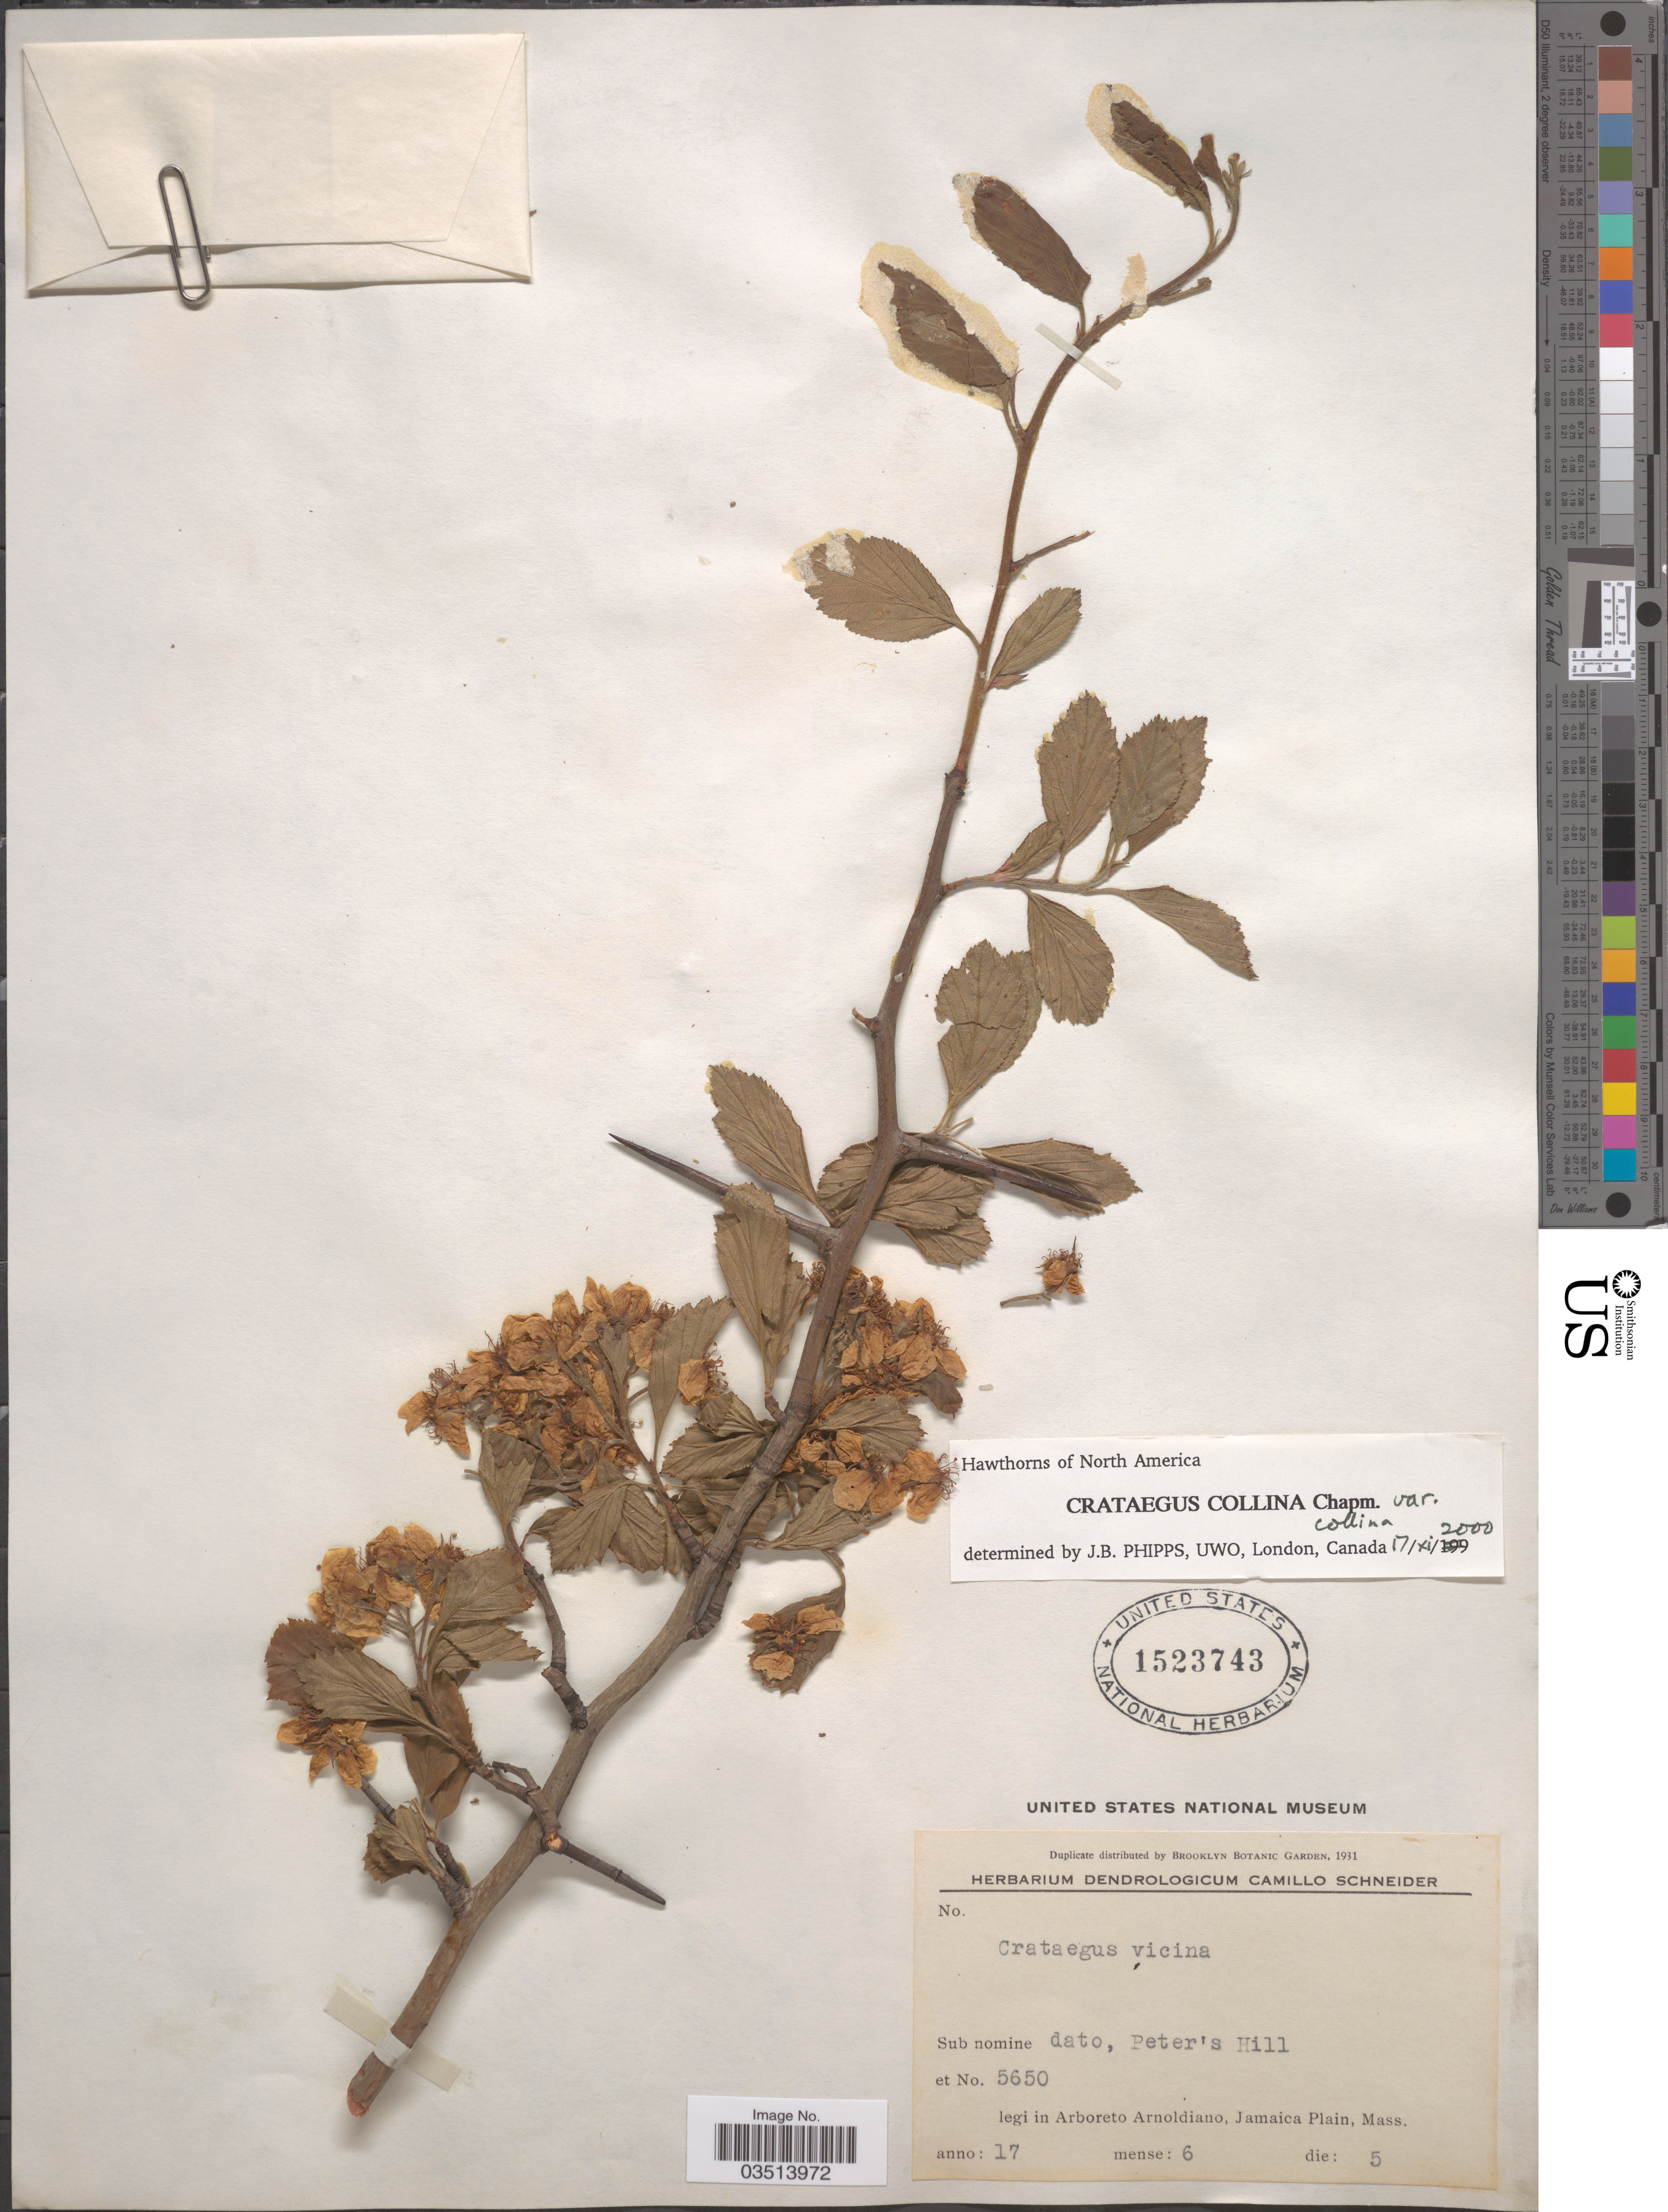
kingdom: Plantae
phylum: Tracheophyta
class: Magnoliopsida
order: Rosales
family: Rosaceae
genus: Crataegus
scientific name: Crataegus collina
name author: Chapm.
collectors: ex herb. Dendrologicum C. Schneider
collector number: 5650?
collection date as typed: Transcribed d/m/y: 5/6/17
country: United States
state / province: Massachusetts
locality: Peter's Hill. Arboreto Arnoldiano, Jamaica Plain.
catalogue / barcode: US 1523743